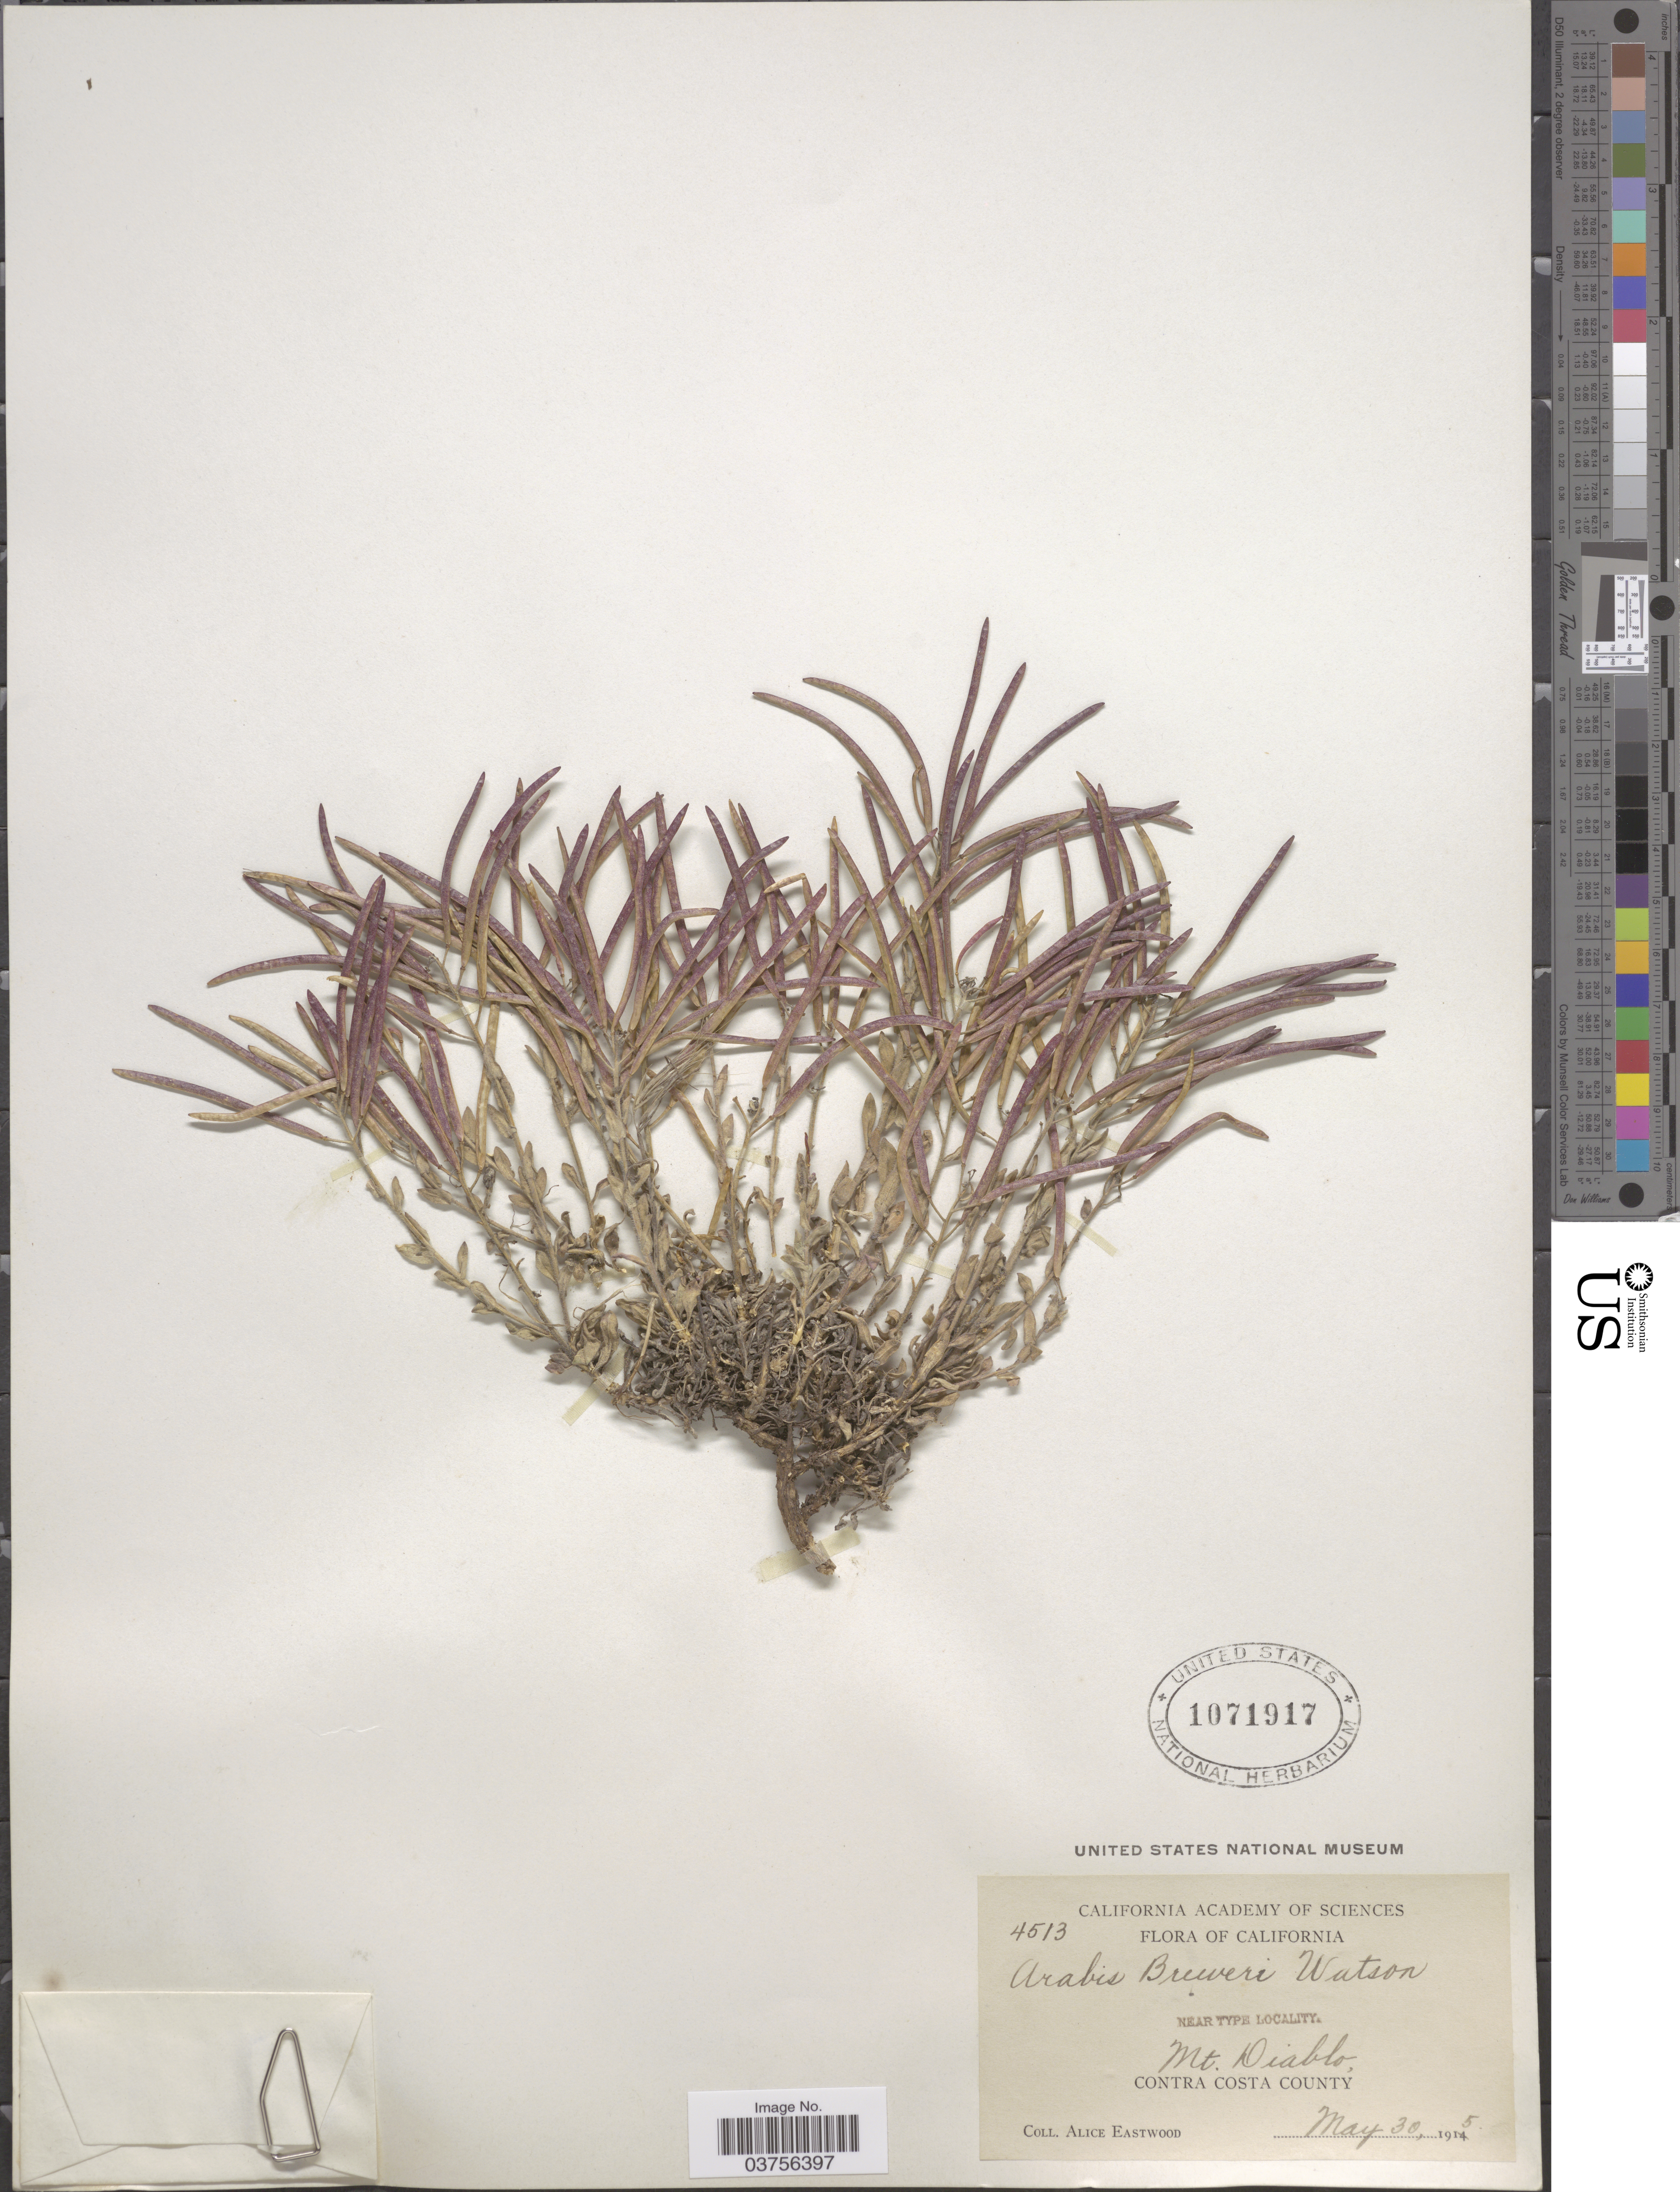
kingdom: Plantae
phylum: Tracheophyta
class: Magnoliopsida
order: Brassicales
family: Brassicaceae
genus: Arabis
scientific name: Arabis breweri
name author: S. Watson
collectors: A. Eastwood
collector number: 4513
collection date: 1915-05-30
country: United States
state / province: California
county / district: Contra Costa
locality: Mt. Diablo. Contra Costa County.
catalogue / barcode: US 1071917